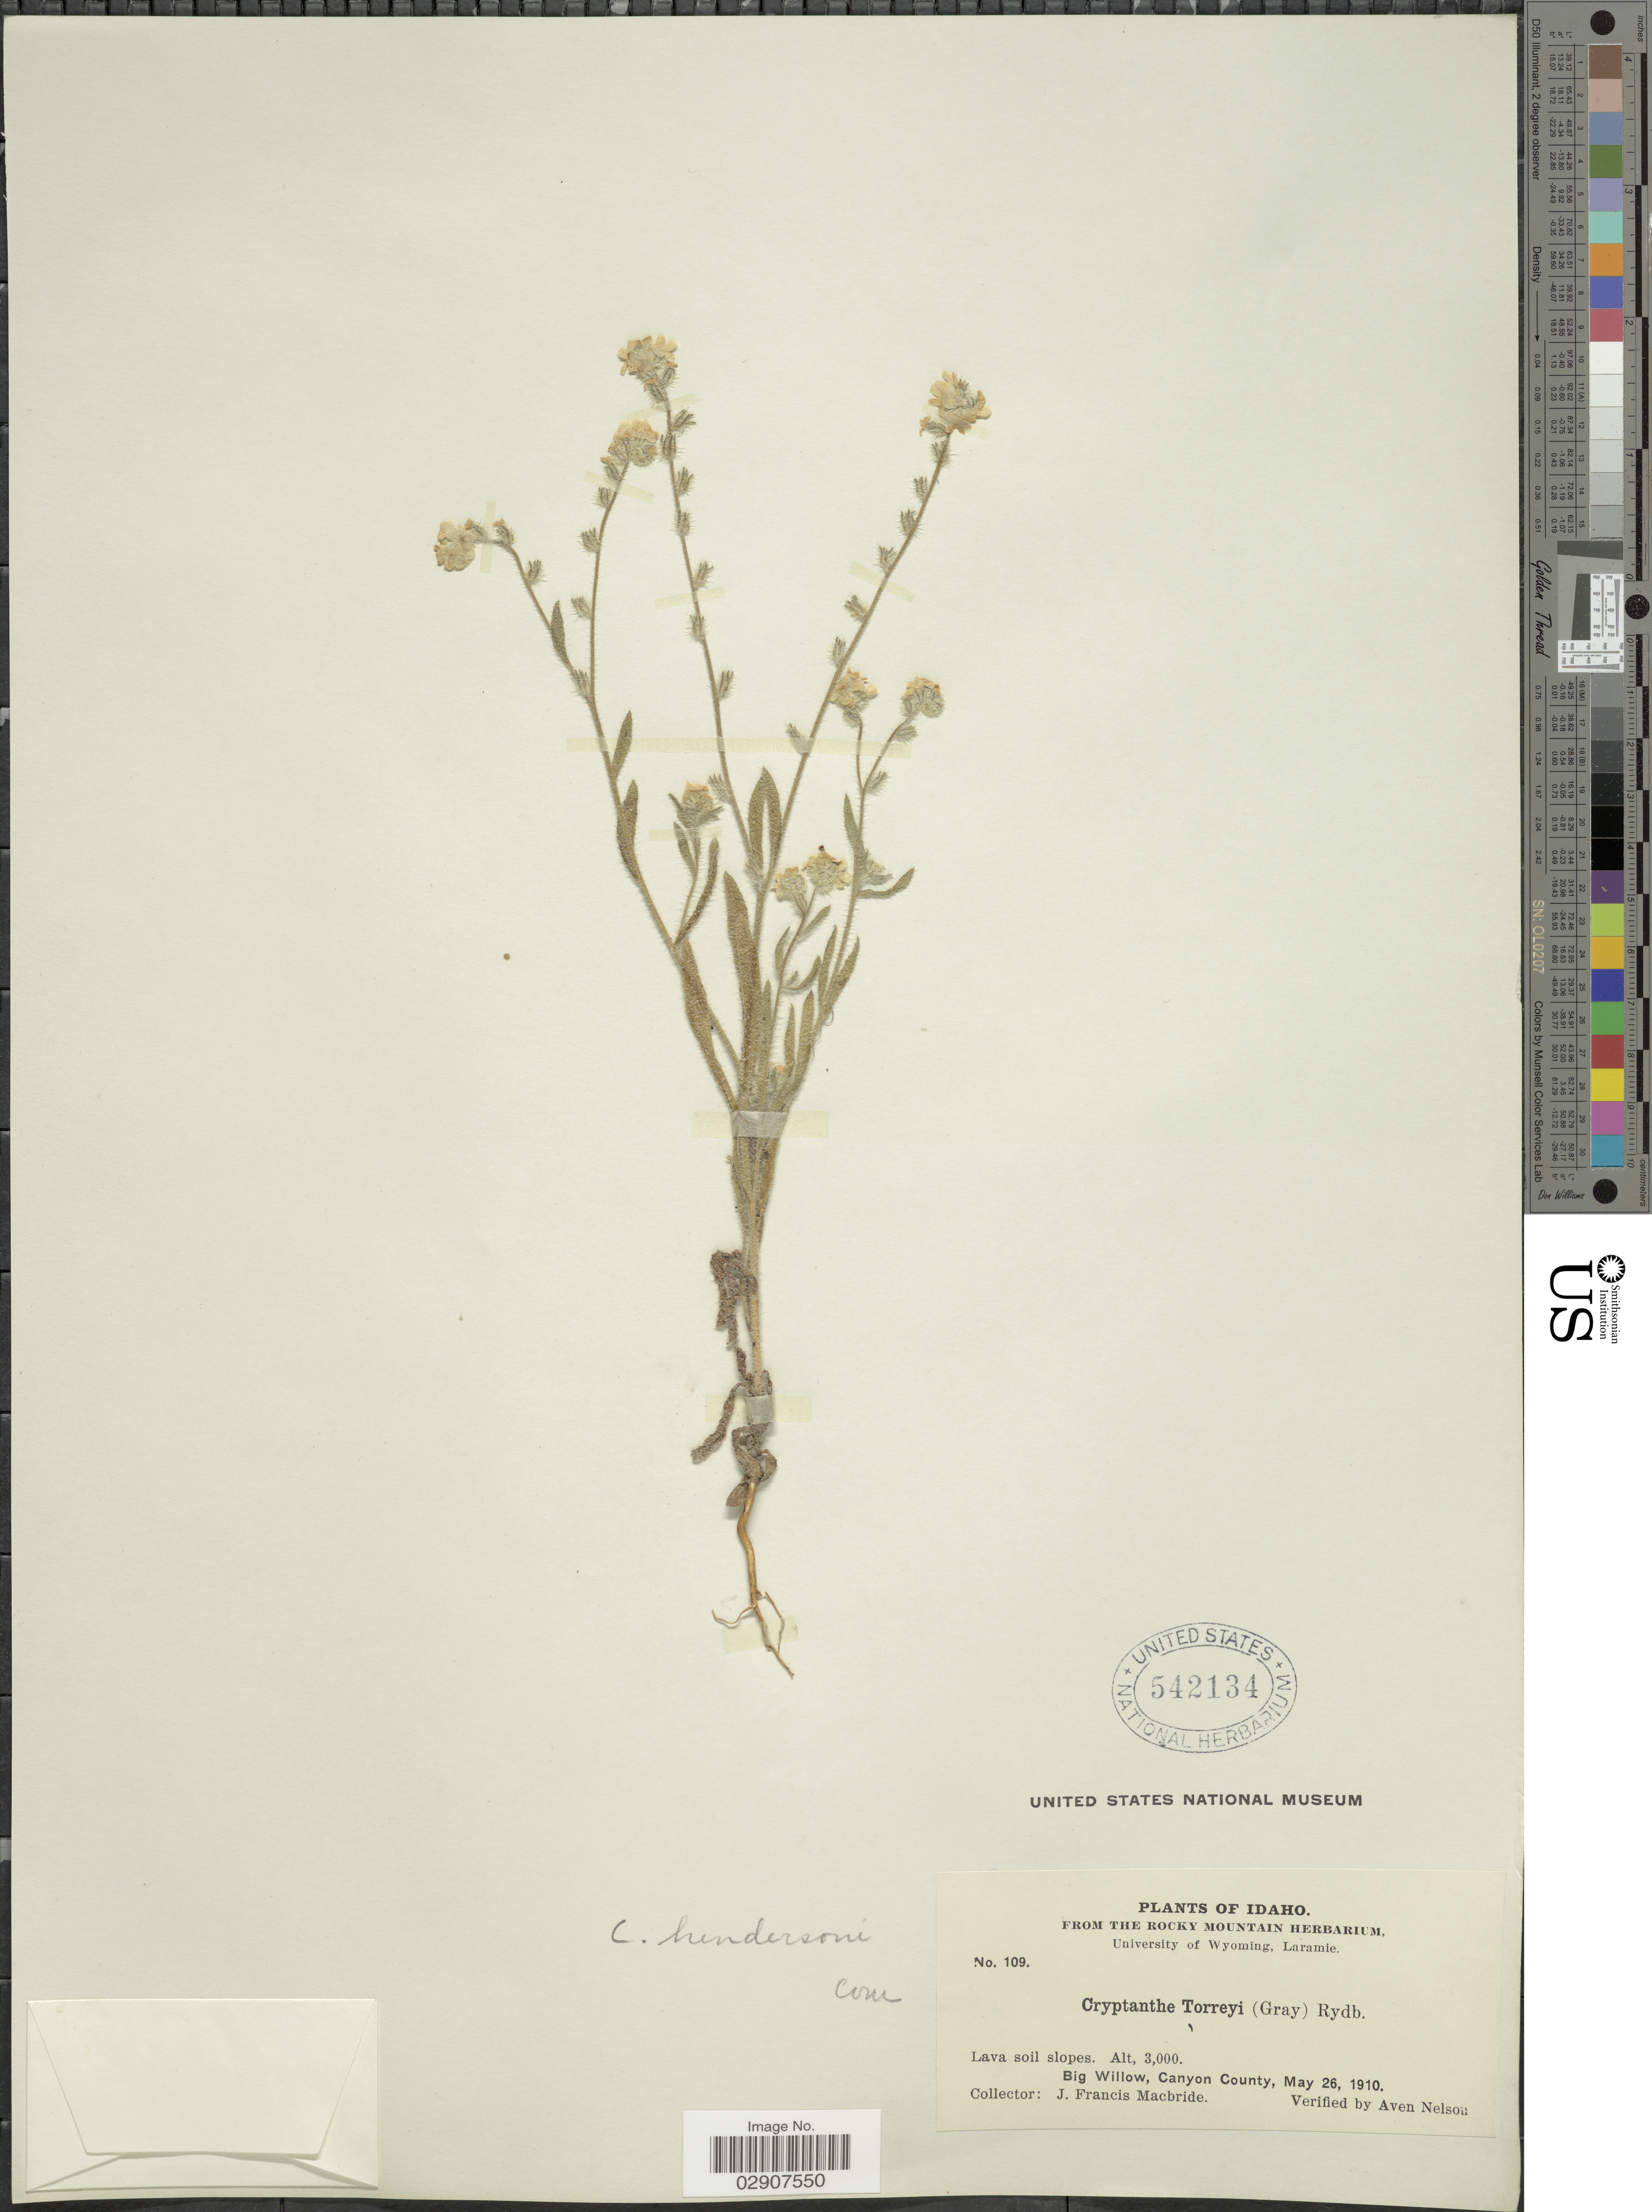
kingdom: Plantae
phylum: Tracheophyta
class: Magnoliopsida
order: Boraginales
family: Boraginaceae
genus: Cryptantha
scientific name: Cryptantha hendersonii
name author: (A. Nelson) A. Nelson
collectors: J. F. Macbride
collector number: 109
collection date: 1910-05-26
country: United States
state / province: Idaho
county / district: Canyon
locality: Big Willow, Canyon County.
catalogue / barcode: US 542134